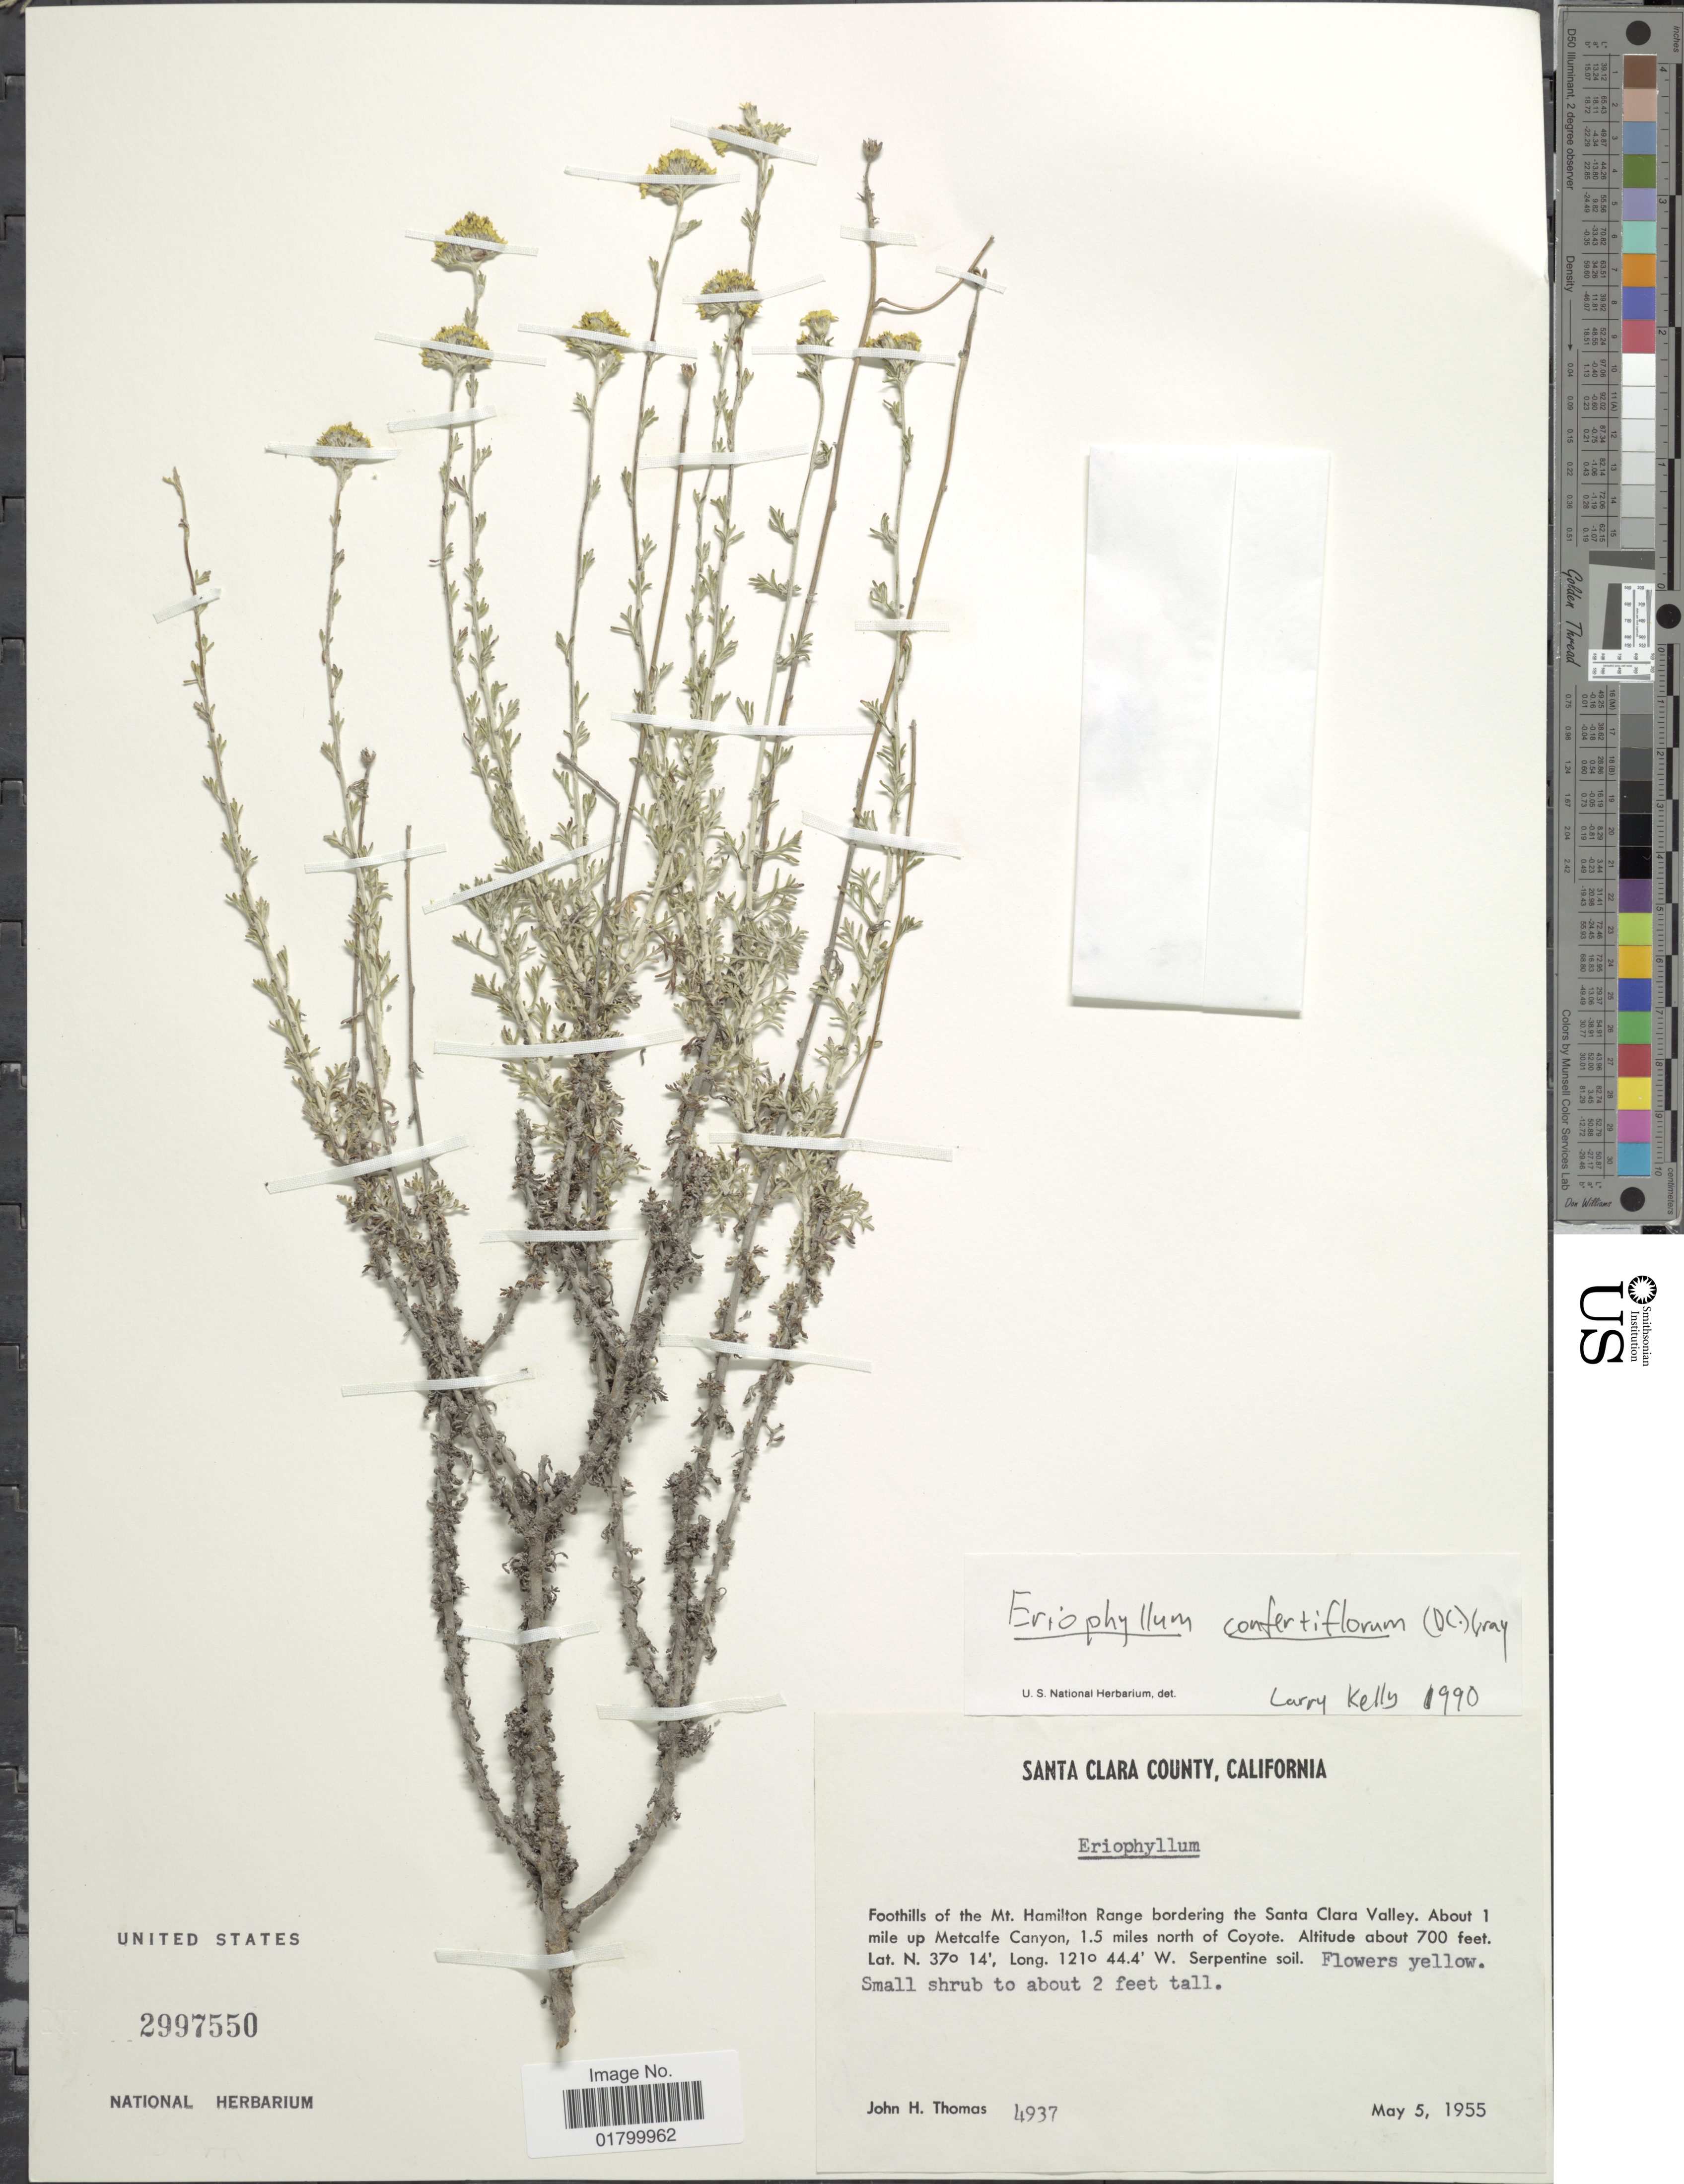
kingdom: Plantae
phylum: Tracheophyta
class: Magnoliopsida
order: Asterales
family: Asteraceae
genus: Eriophyllum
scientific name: Eriophyllum confertiflorum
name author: (DC.) A. Gray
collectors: J. H. Thomas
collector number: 4937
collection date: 1955-05-05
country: United States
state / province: California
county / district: Santa Clara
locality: Santa Clara County, Foothills of the Mt. Hamilton Range bordering the Santa Clara Valley, About 1 mile up Metcalfe Canyon, 1.5 miles north of Coyote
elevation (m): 213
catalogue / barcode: US 2997550